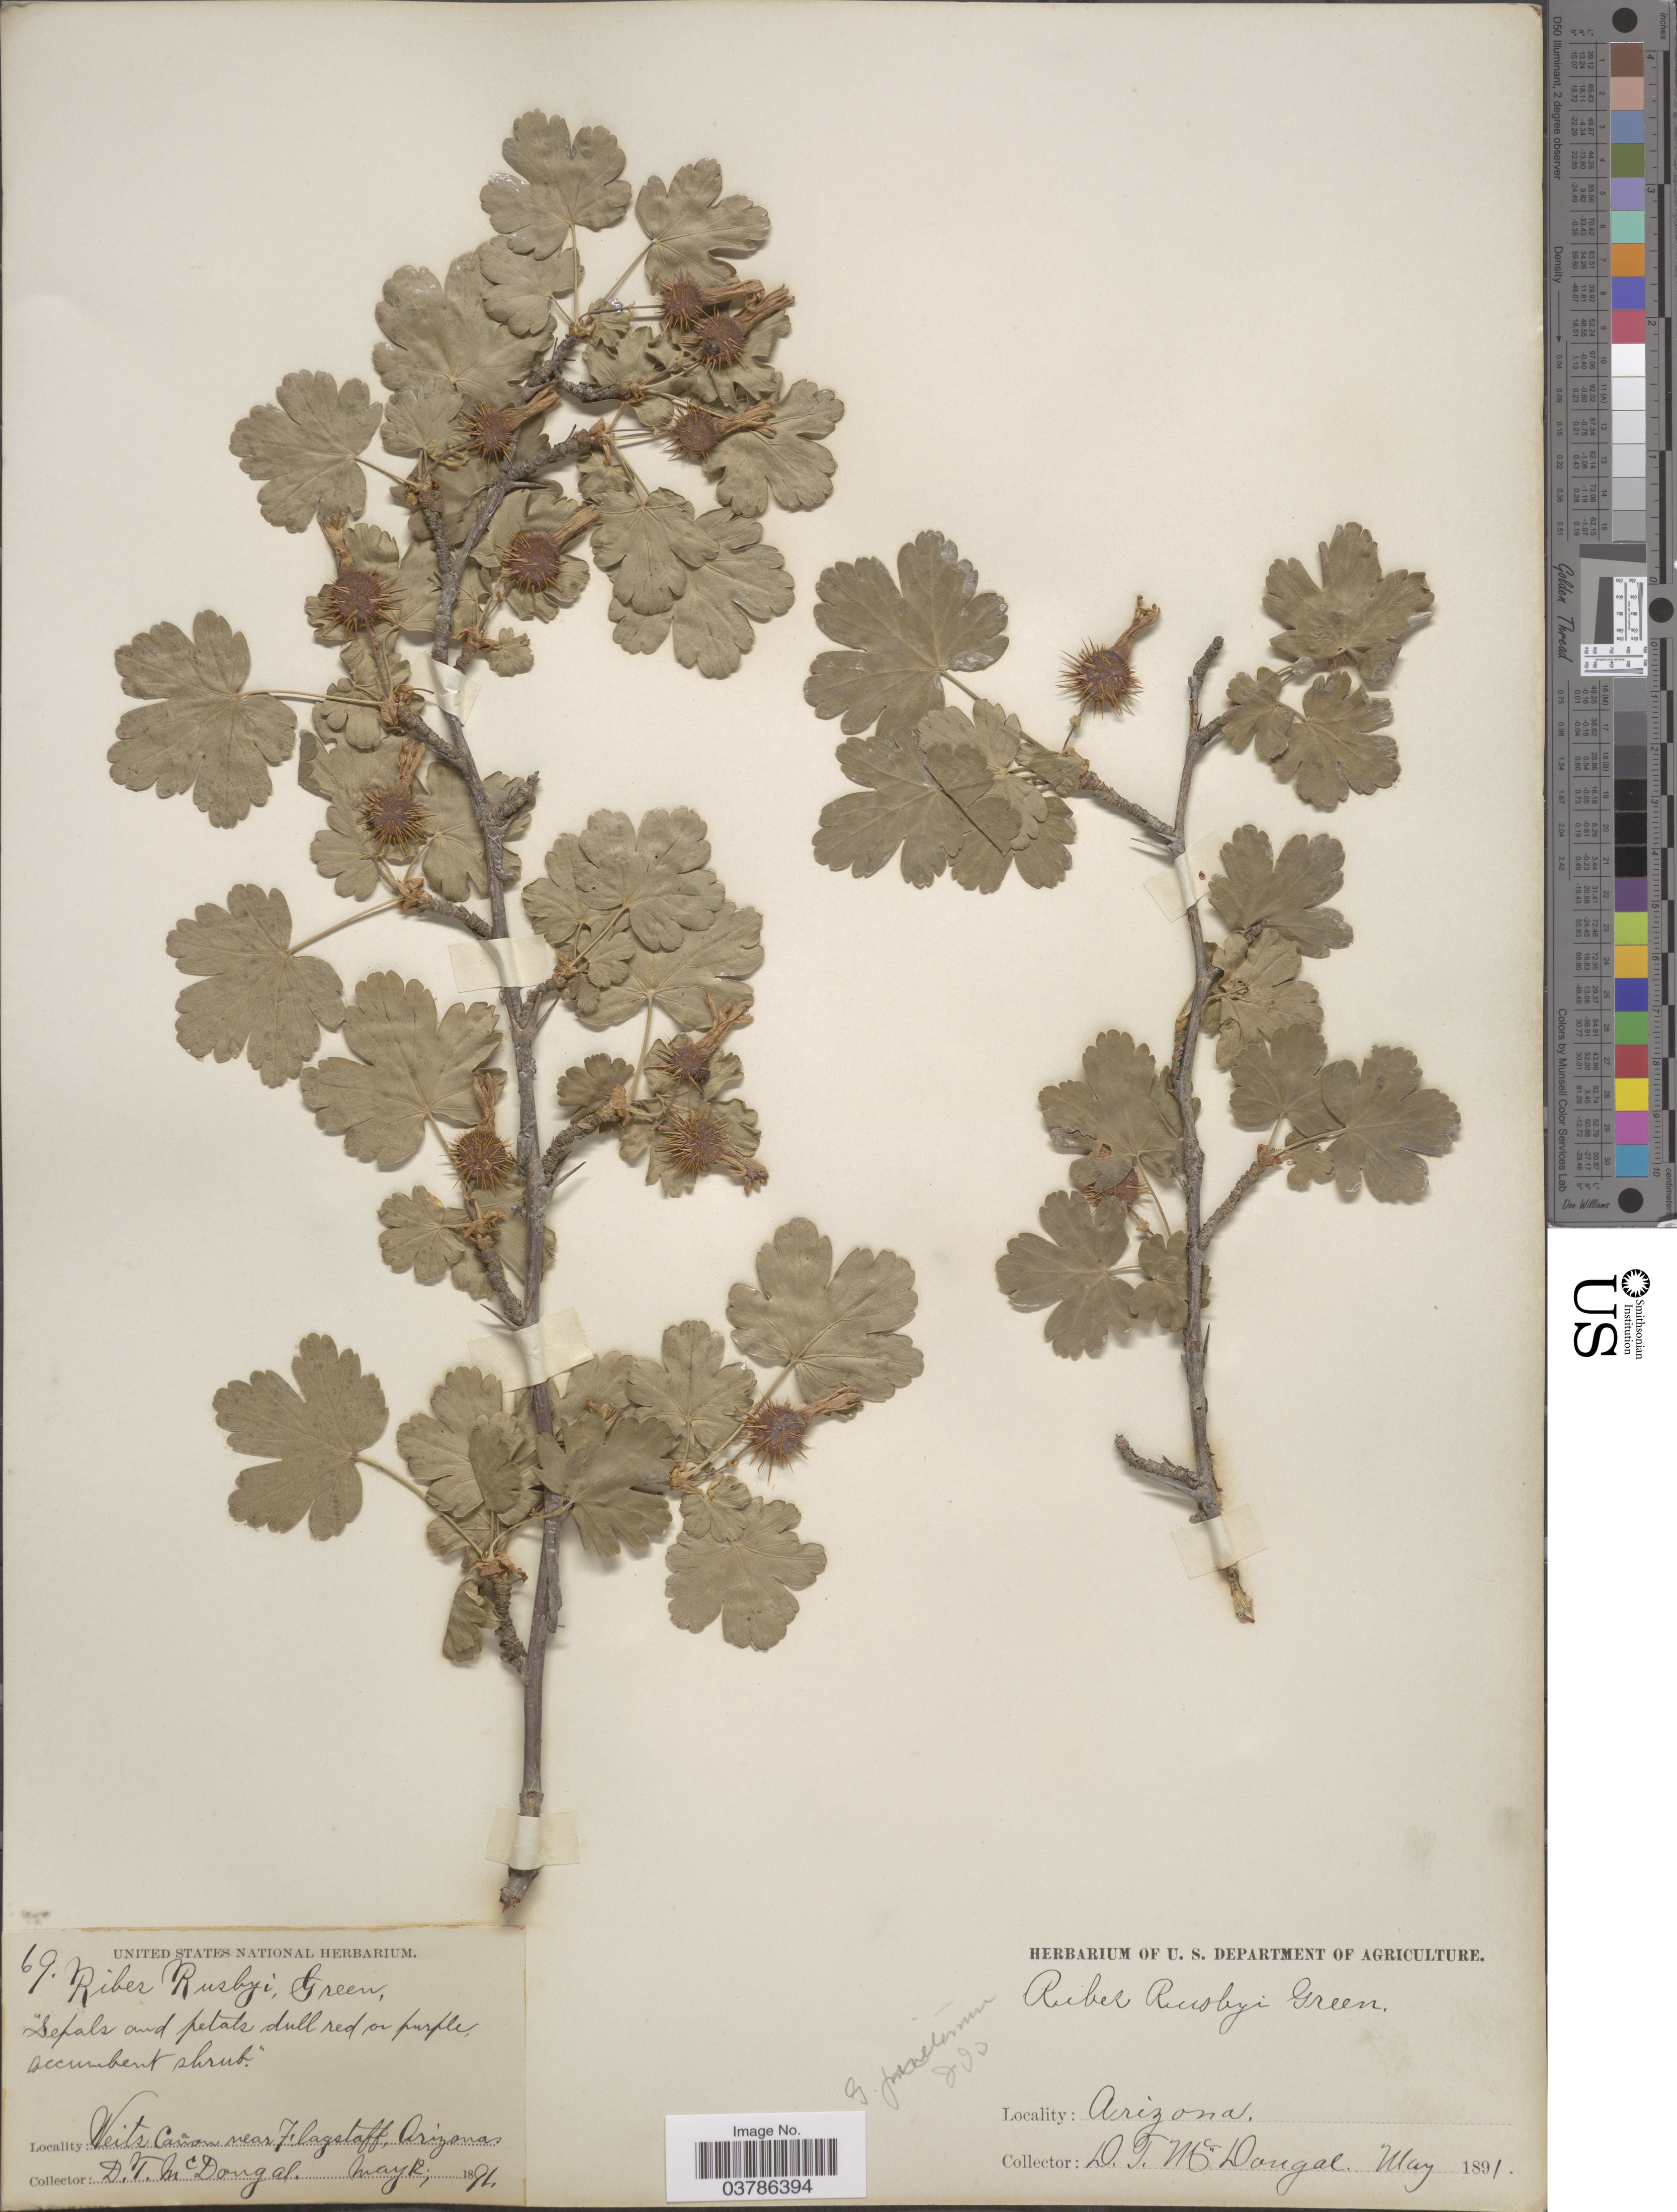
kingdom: Plantae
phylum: Tracheophyta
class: Magnoliopsida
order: Saxifragales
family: Grossulariaceae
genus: Ribes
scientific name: Ribes pinetorum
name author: Greene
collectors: D. McDougal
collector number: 69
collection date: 1891-05-12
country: United States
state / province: Arizona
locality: Weits Cañon near Flagstaff.